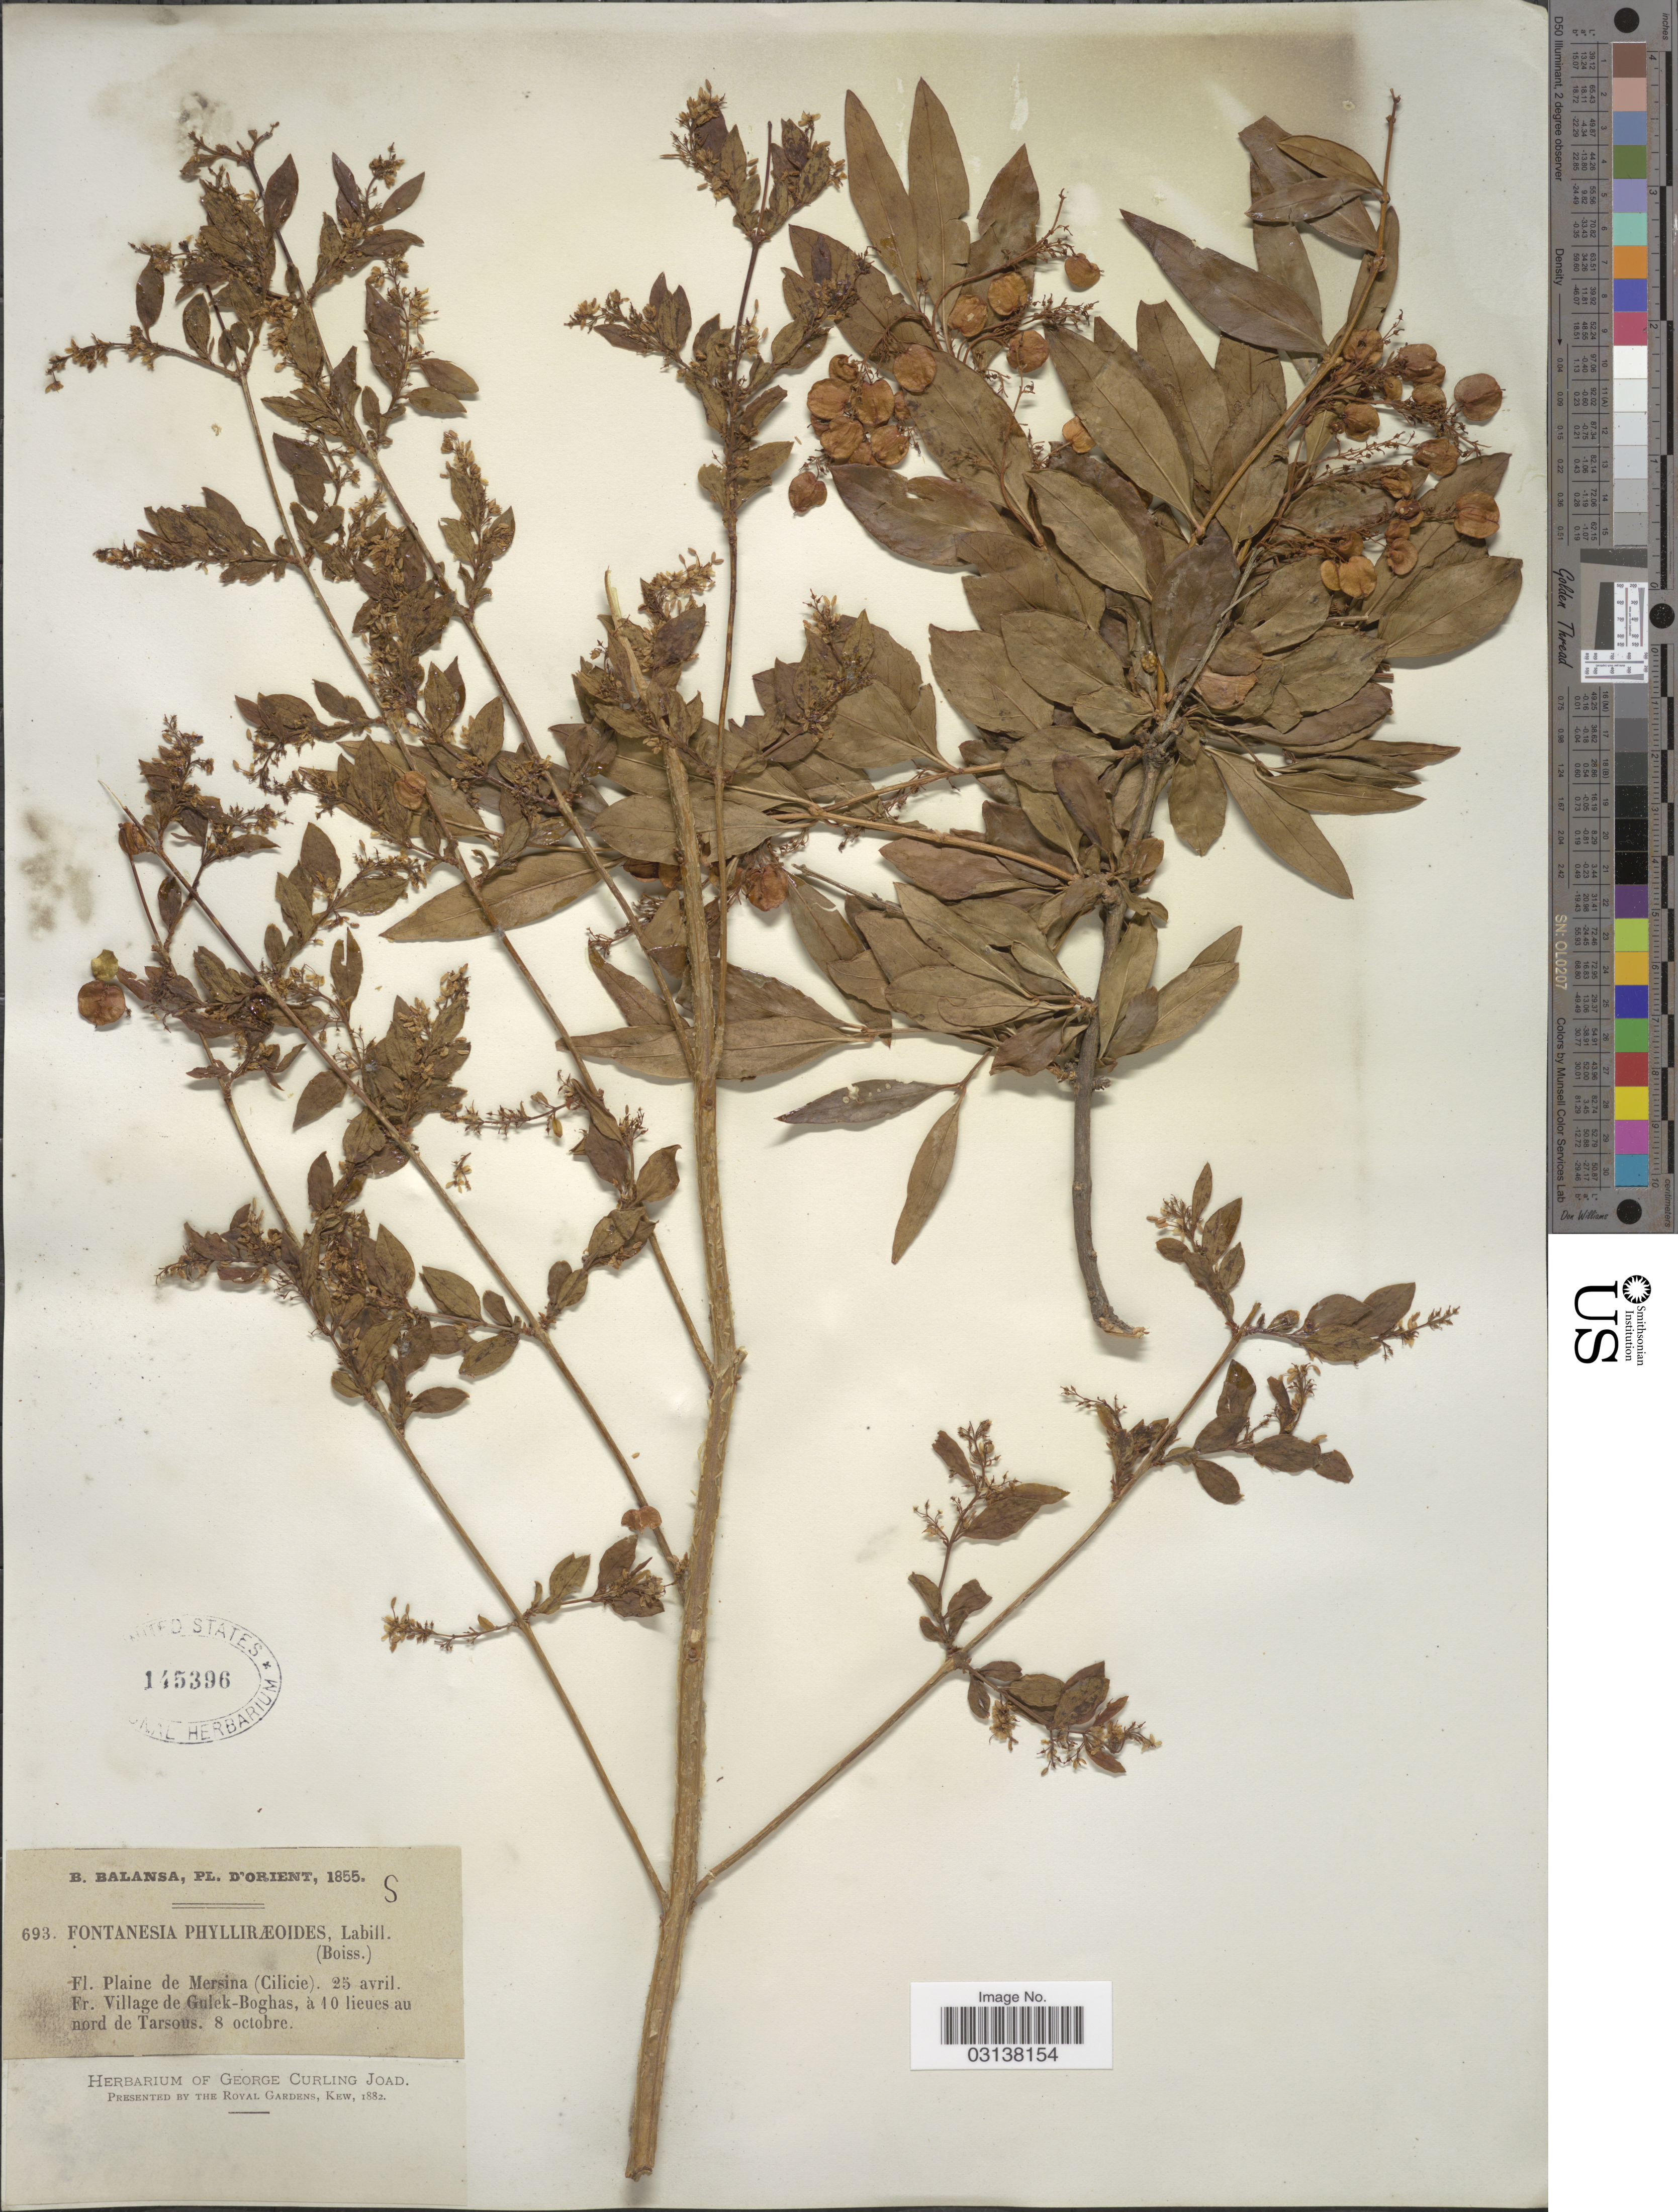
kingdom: Plantae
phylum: Tracheophyta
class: Magnoliopsida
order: Lamiales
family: Oleaceae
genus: Fontanesia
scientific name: Fontanesia phillyreoides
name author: Labill.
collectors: B. Balansa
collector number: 693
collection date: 1855-04-25/1855-10-08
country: Turkey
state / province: Mersin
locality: Plaine de Mersina (Cilicie). Village de Gulek-Boghas, à 10 lieues au nord de Tarsous.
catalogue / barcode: US 145396